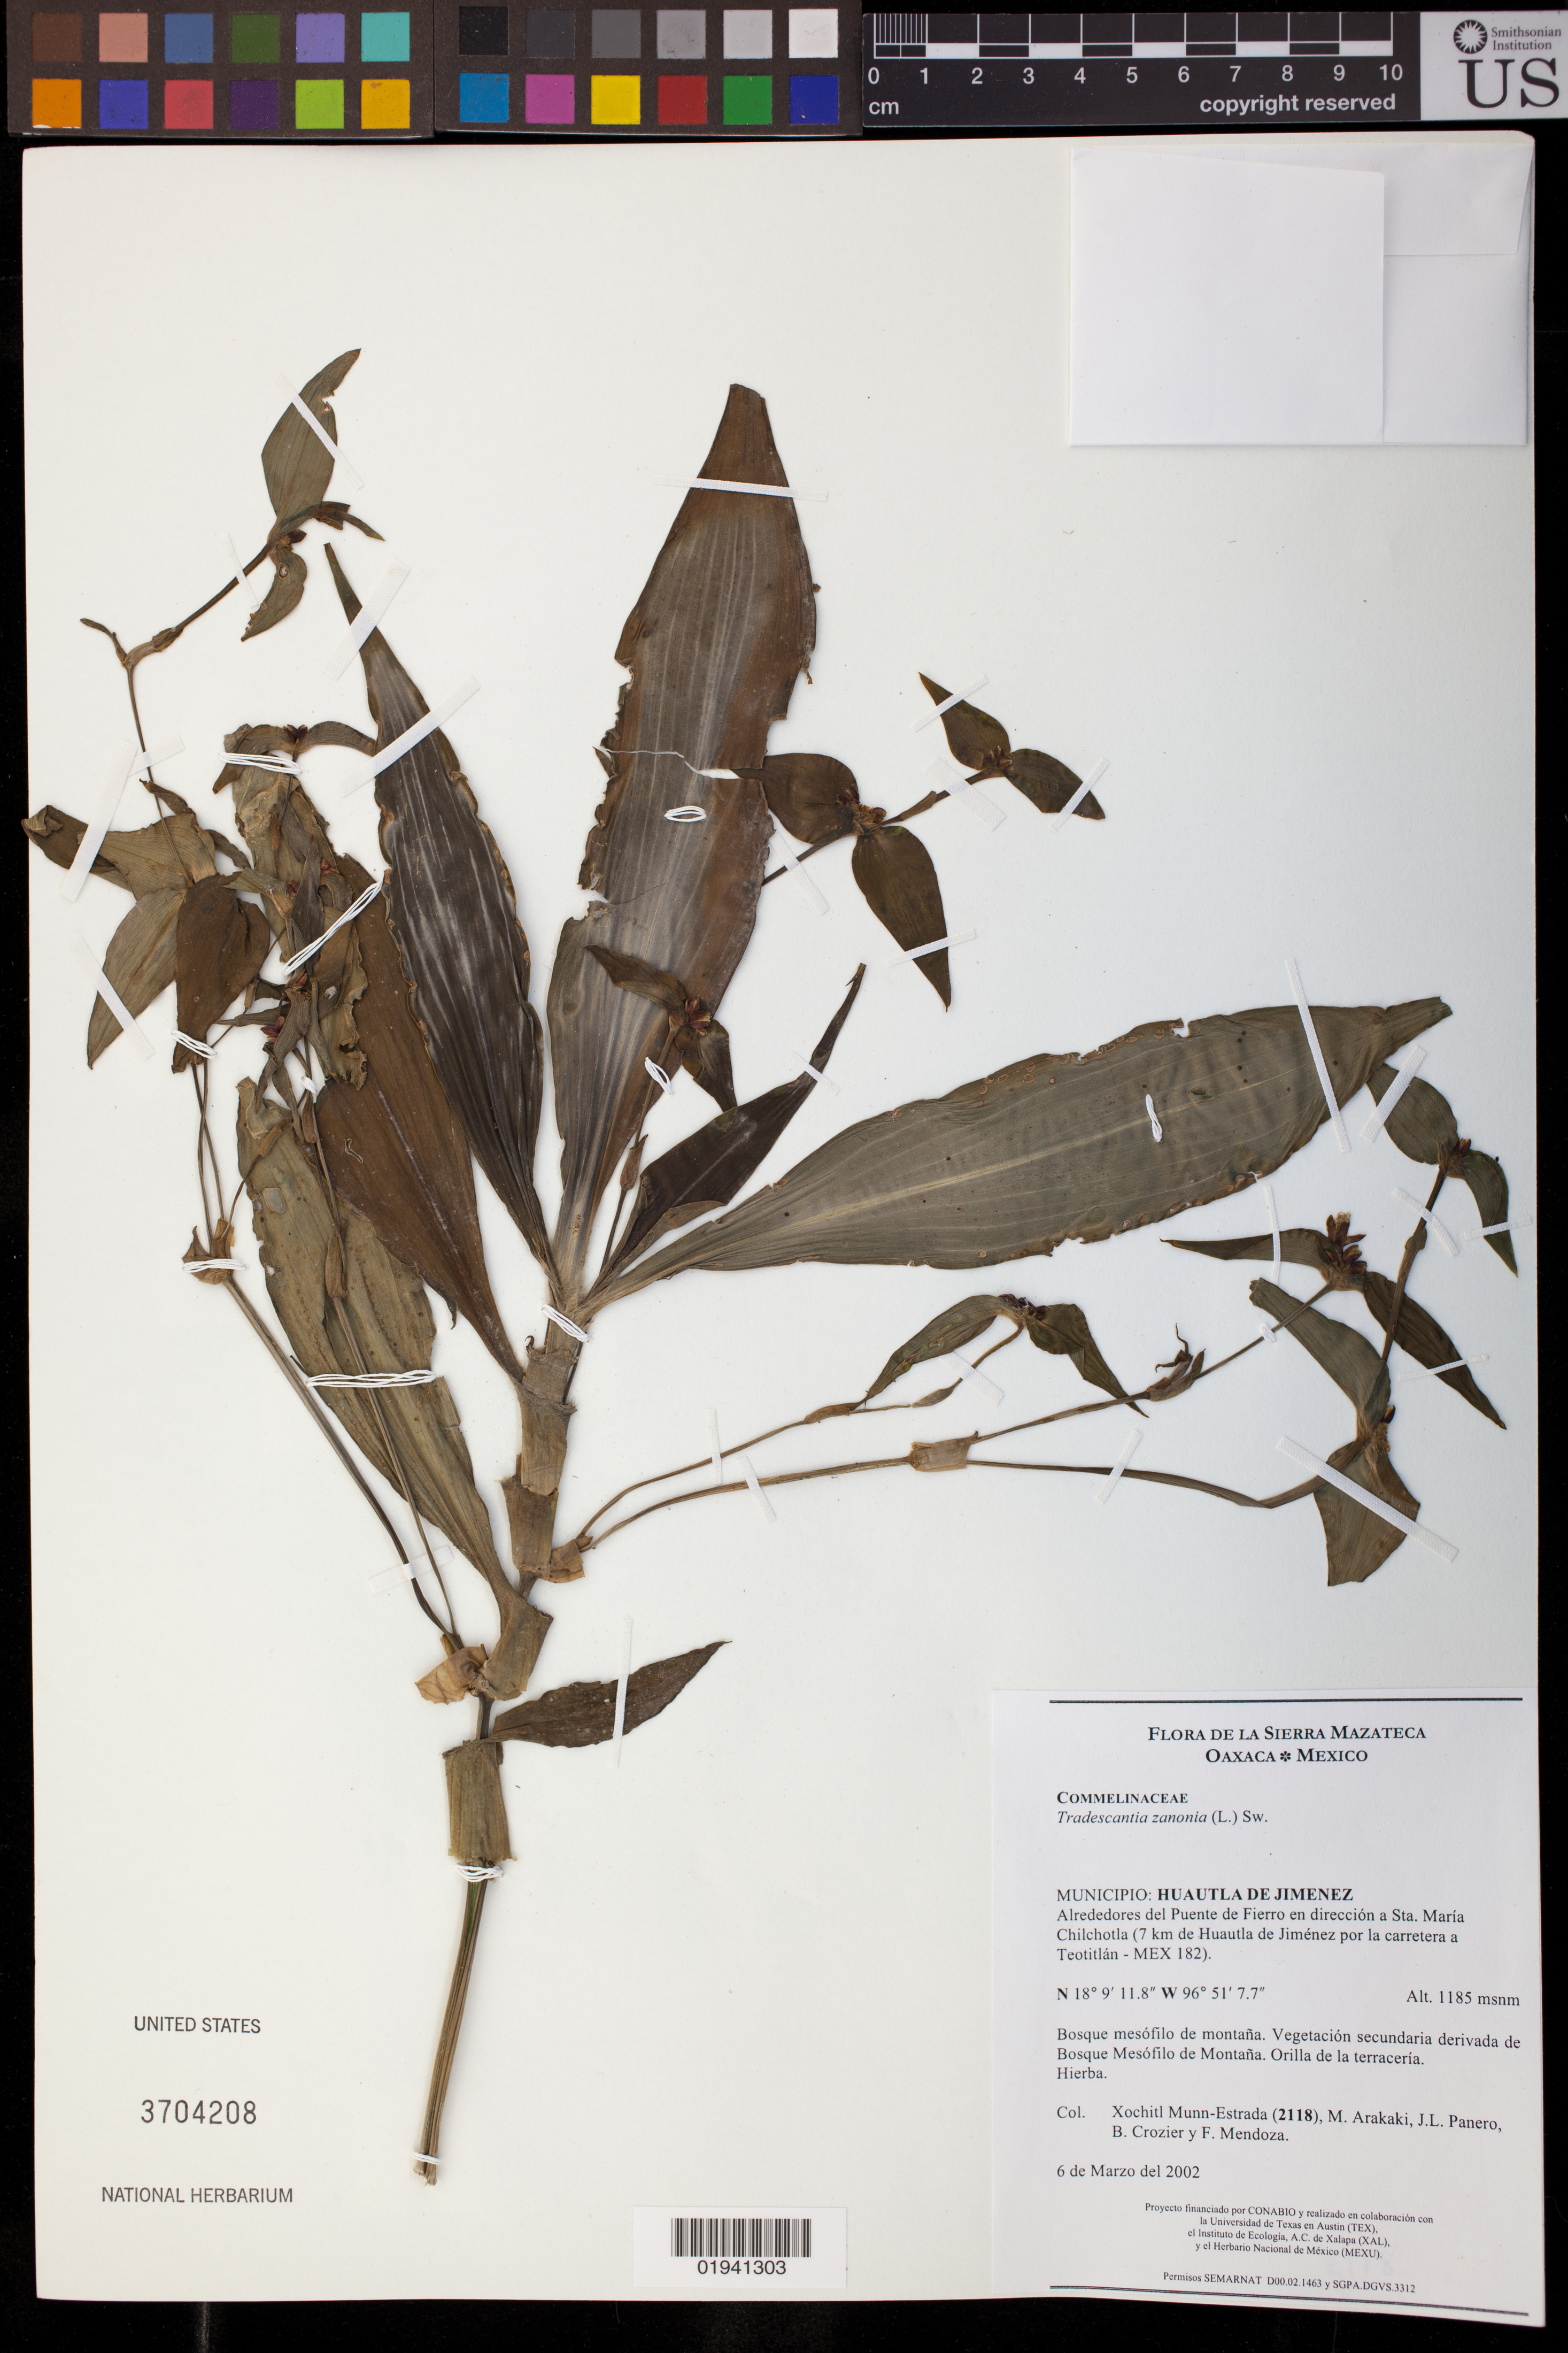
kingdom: Plantae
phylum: Tracheophyta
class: Liliopsida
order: Commelinales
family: Commelinaceae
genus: Tradescantia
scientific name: Tradescantia zanonia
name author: (L.) Sw.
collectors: X. Munn-Estrada, M. Arakaki, J. L. Panero, B. Crozier & F. Mendoza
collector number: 2118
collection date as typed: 6 de Marzo del 2002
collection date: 2002-03-06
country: Mexico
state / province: Oaxaca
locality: Municipio: Huautla de Jimenez, Alrededores del Puente de Fierro en direccion a Sta. Maria Chilchotla (7 km de Huautla de Jimenez por la carretera a Teotitlan - MEX 182).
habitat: Bosque mesofilo de montana. Vegetacion secundaria derivada de Bosque Mesofilo de Montana. Orilla de la terraceria.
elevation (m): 1185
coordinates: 18 09 11.8 N, 96 51 7.7 W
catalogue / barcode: US 3704208